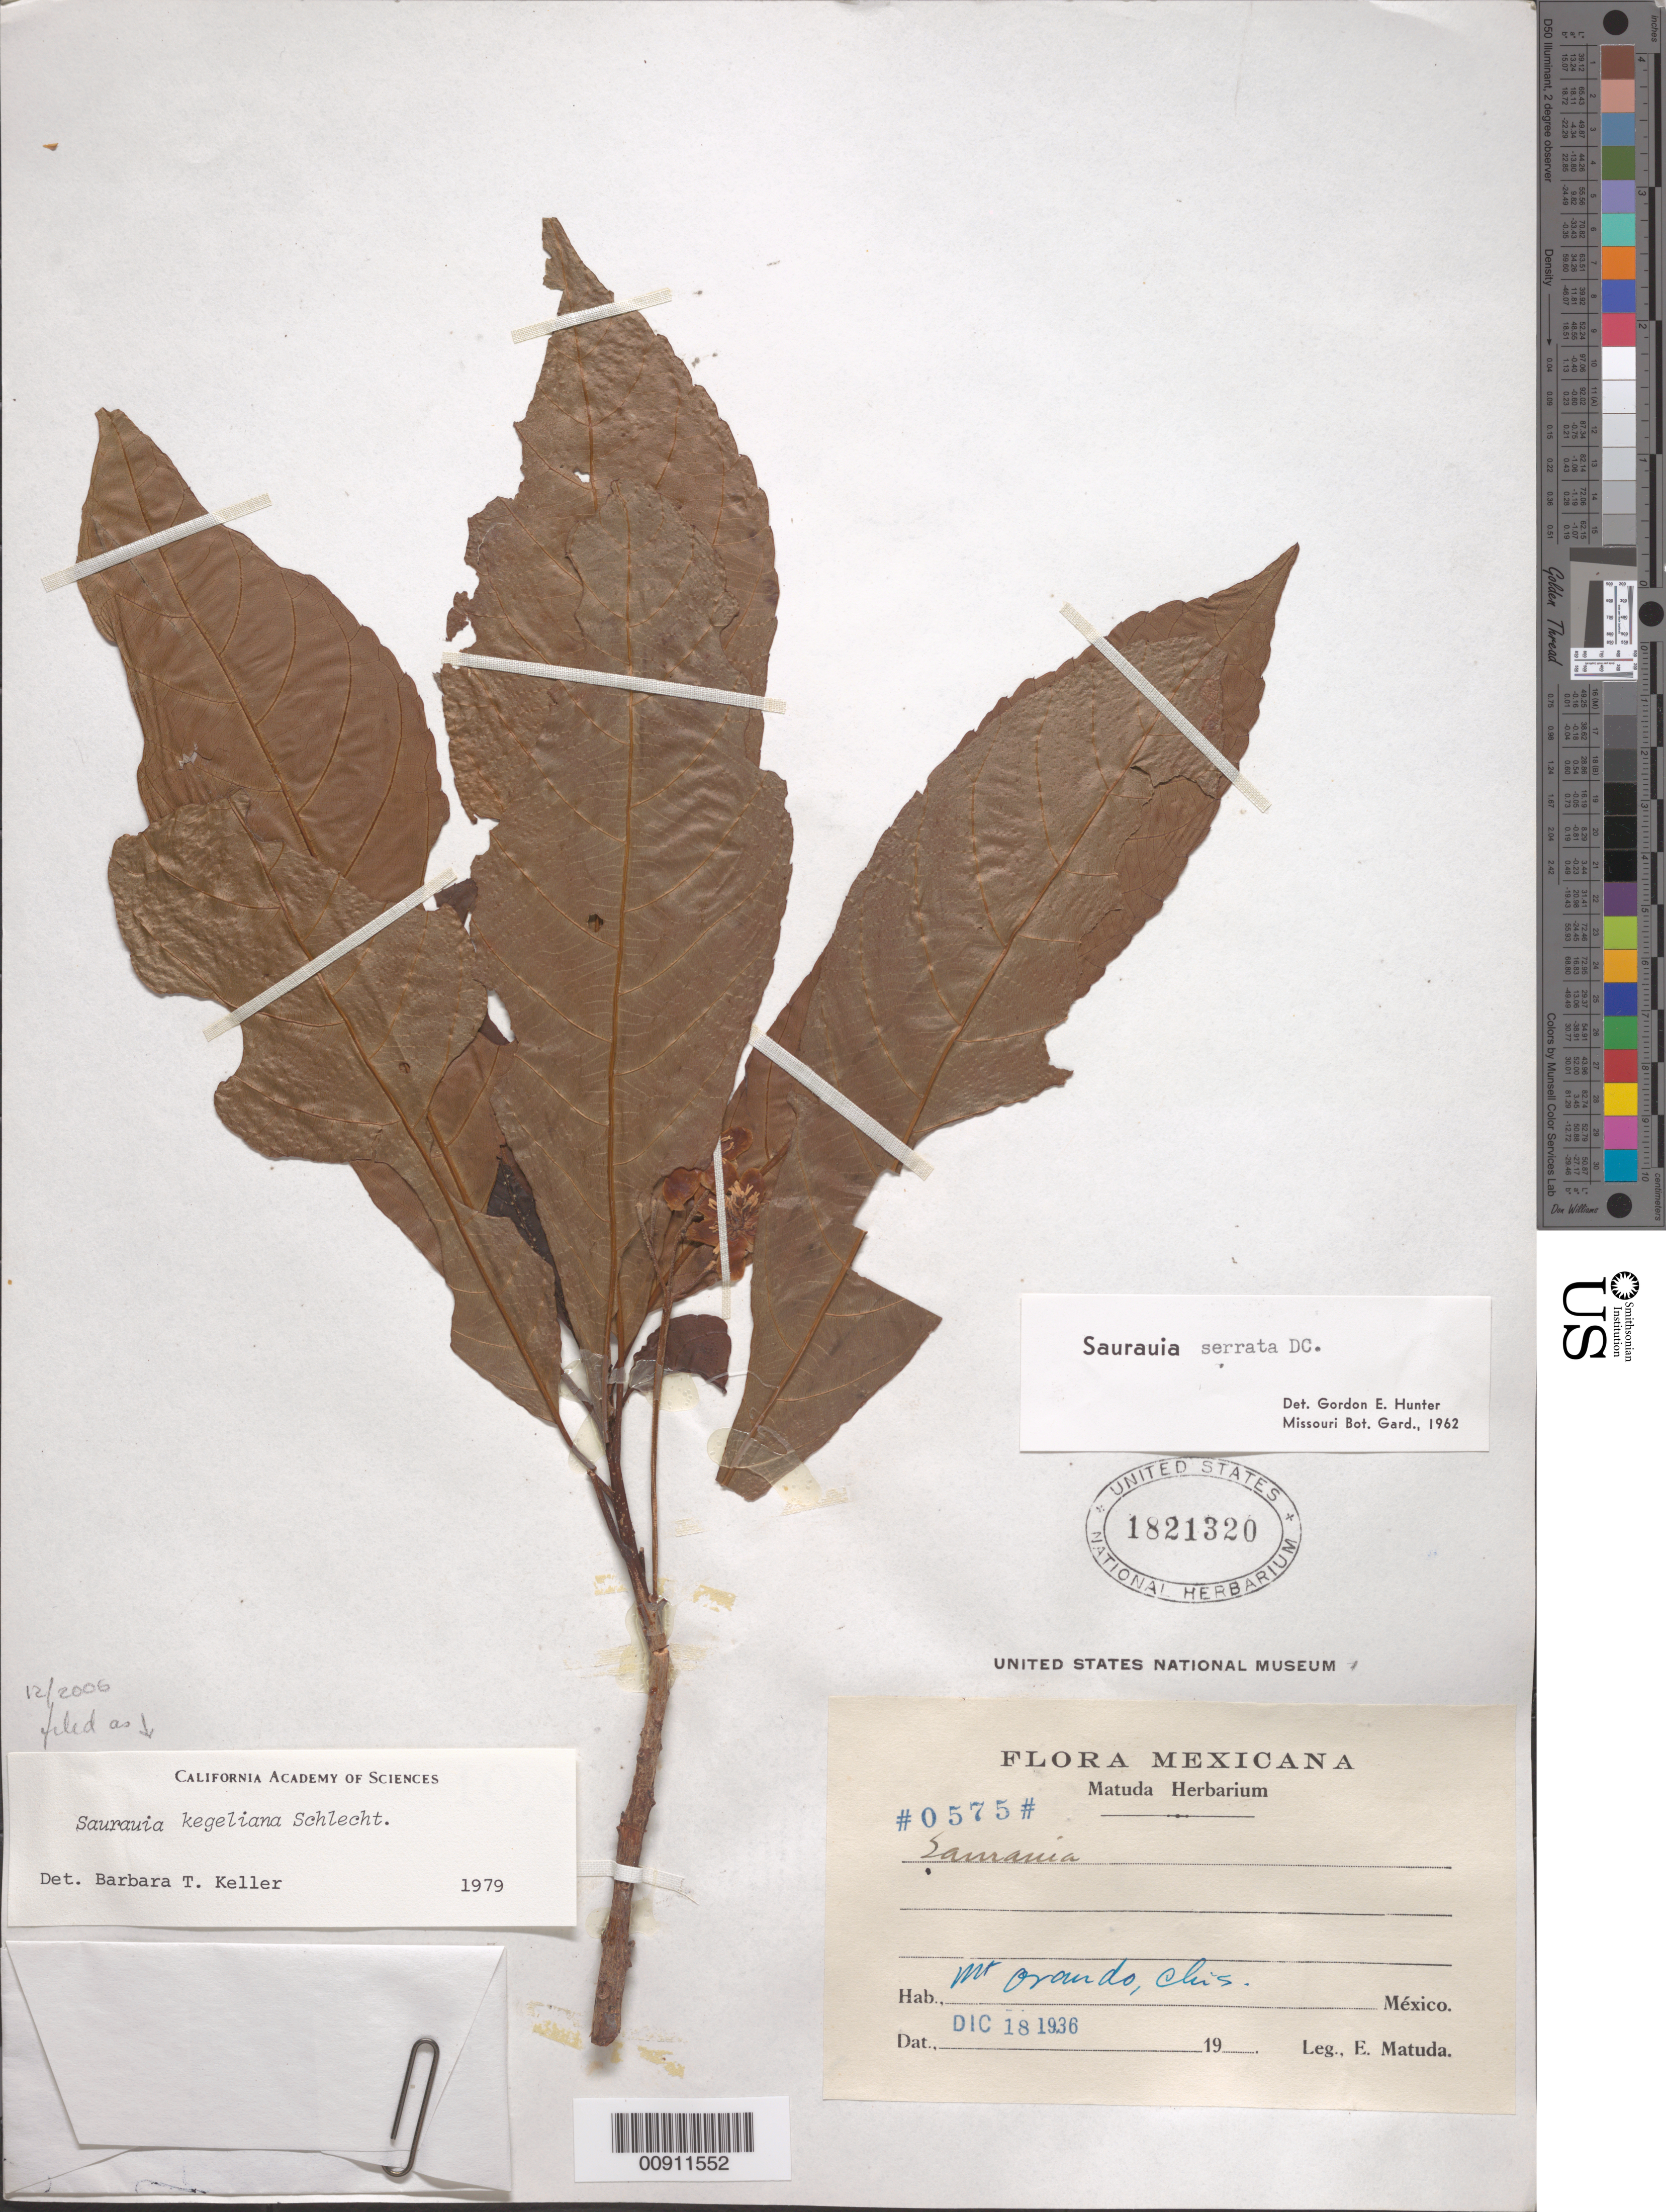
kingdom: Plantae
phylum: Tracheophyta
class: Magnoliopsida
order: Ericales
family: Actinidiaceae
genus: Saurauia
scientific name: Saurauia kegeliana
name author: Schltdl.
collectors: E. Matuda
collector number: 0575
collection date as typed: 18 Dec 1936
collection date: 1936-12-18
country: Mexico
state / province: Chiapas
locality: Mt. Ovando, Chiapas.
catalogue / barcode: US 1821320